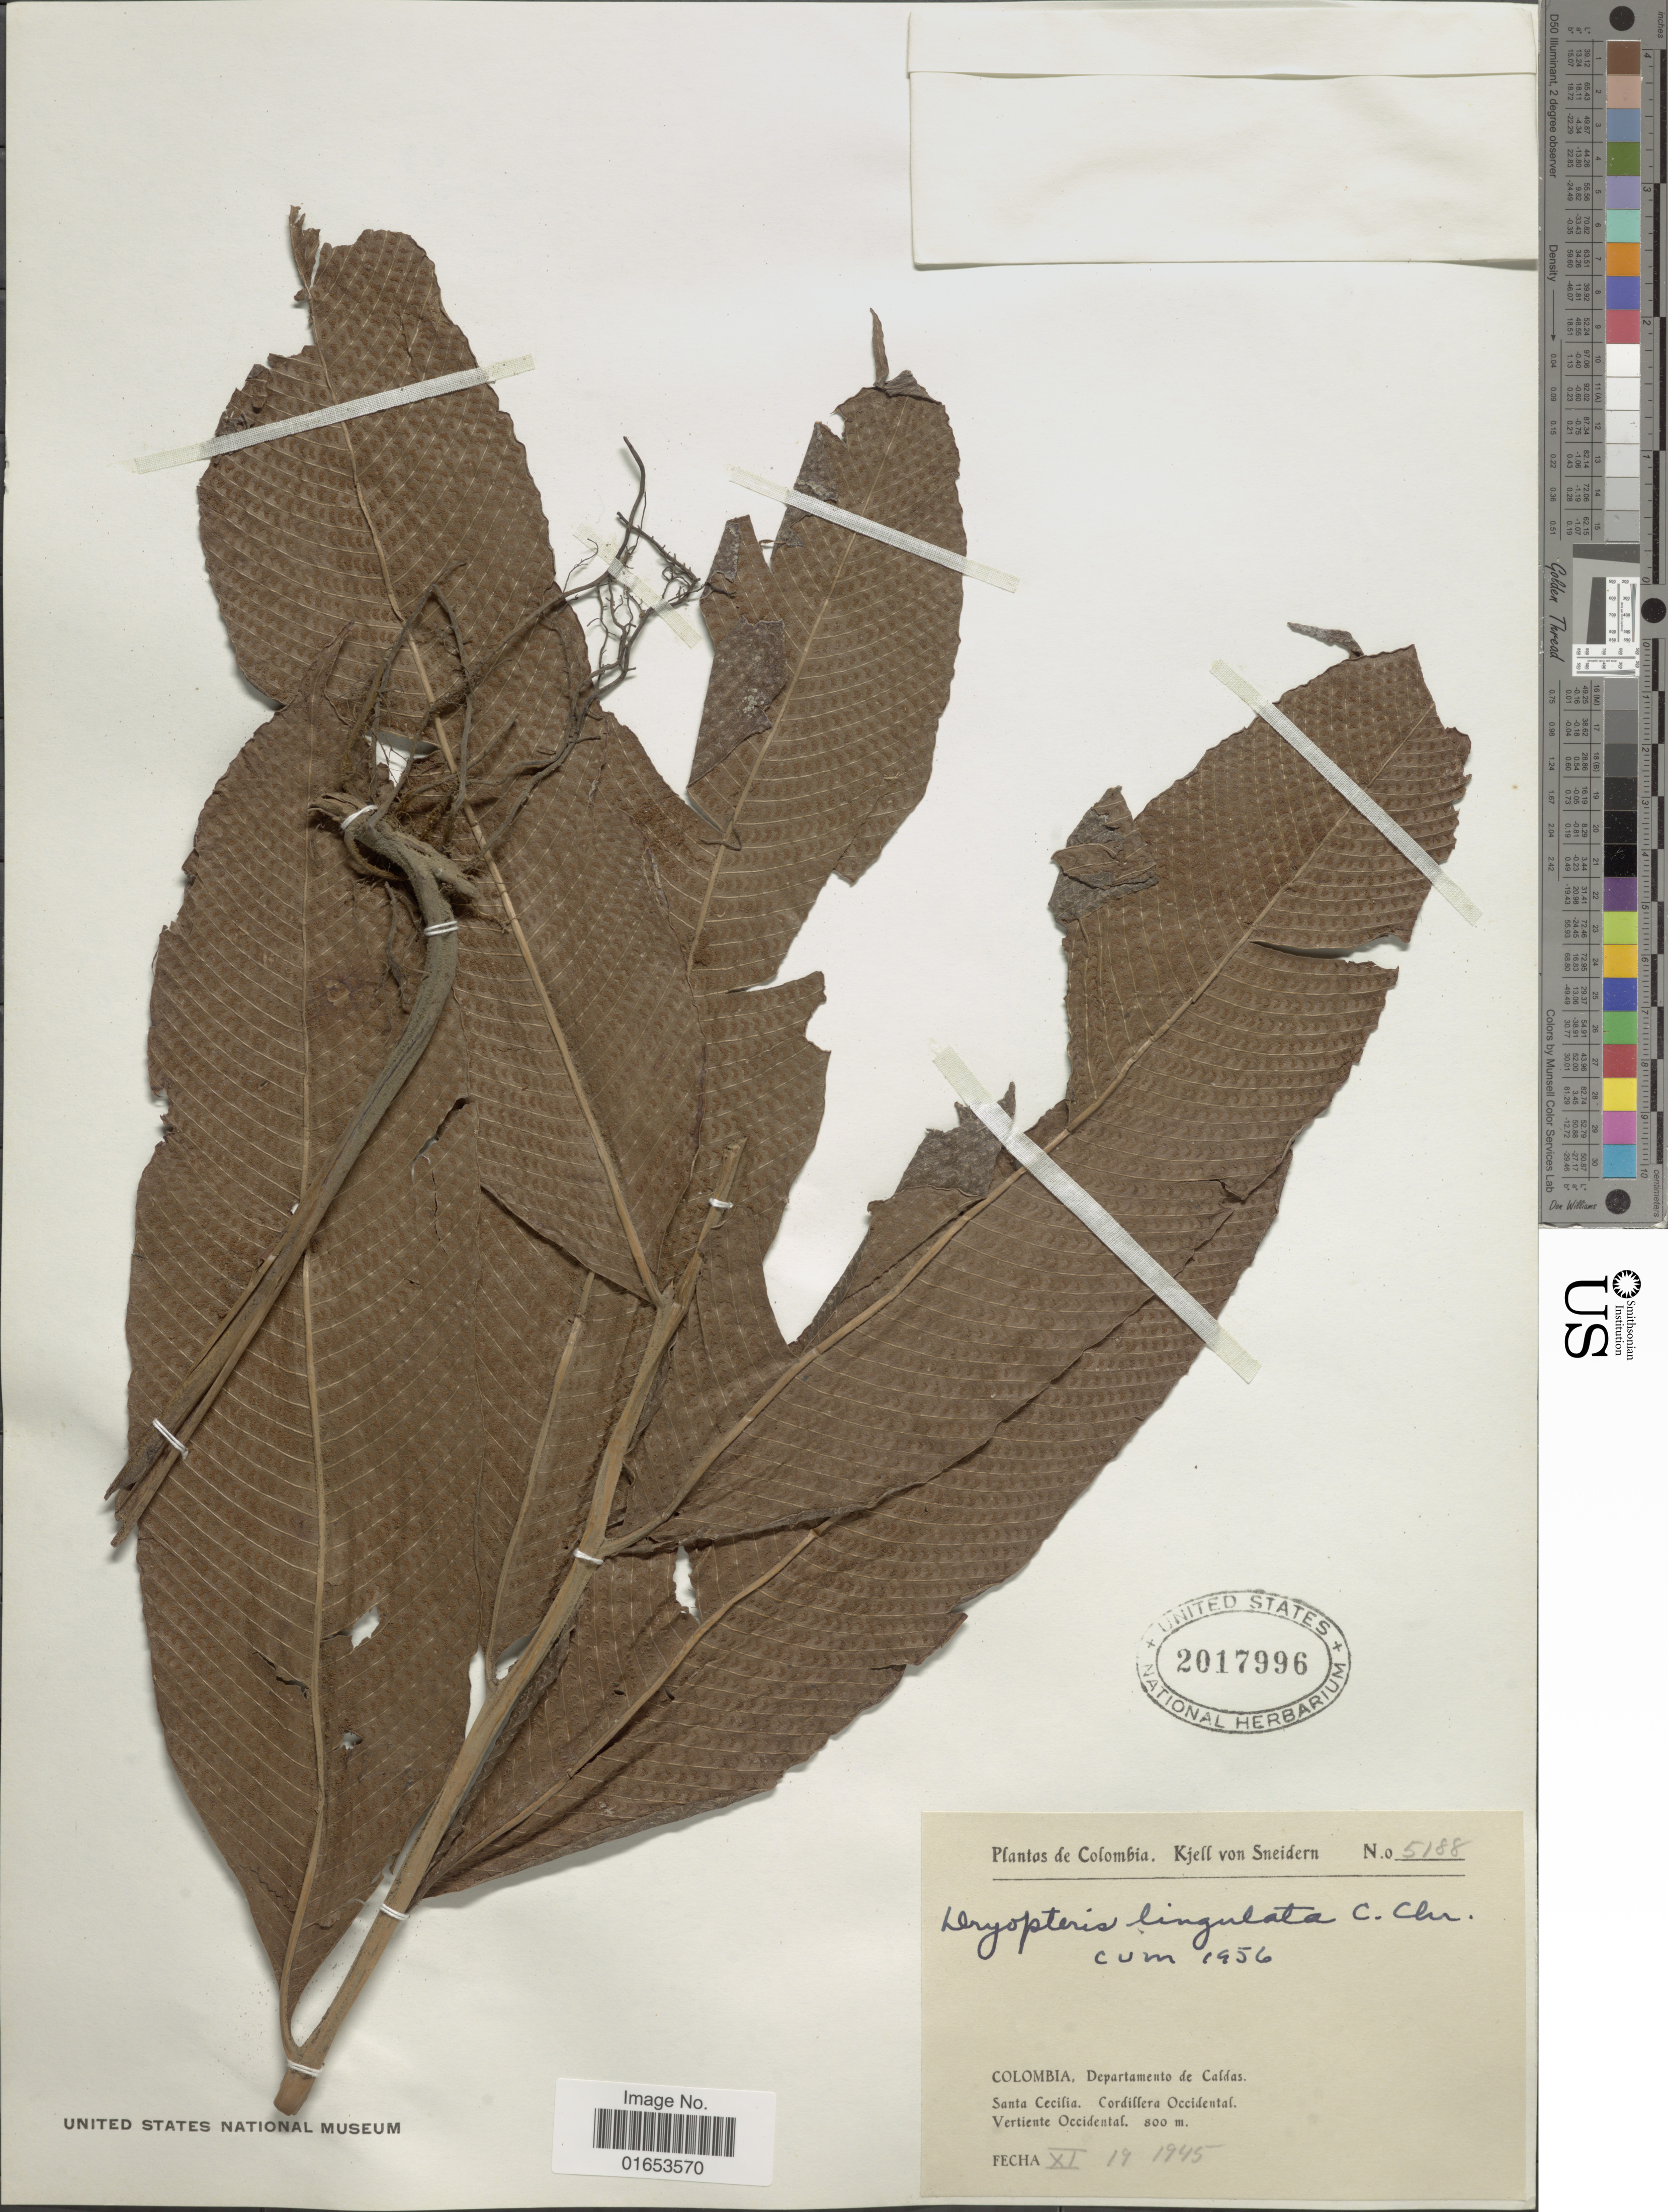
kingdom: Plantae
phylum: Tracheophyta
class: Polypodiopsida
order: Polypodiales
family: Thelypteridaceae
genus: Meniscium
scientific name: Meniscium lingulatum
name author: (C. Chr.) Pic. Serm.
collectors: K. von Sneidern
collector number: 5188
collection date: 1945-11-19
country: Colombia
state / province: Caldas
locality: Santa Cecilia. Cordillera Occidental. Vertiente Occidental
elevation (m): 800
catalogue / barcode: US 2017996